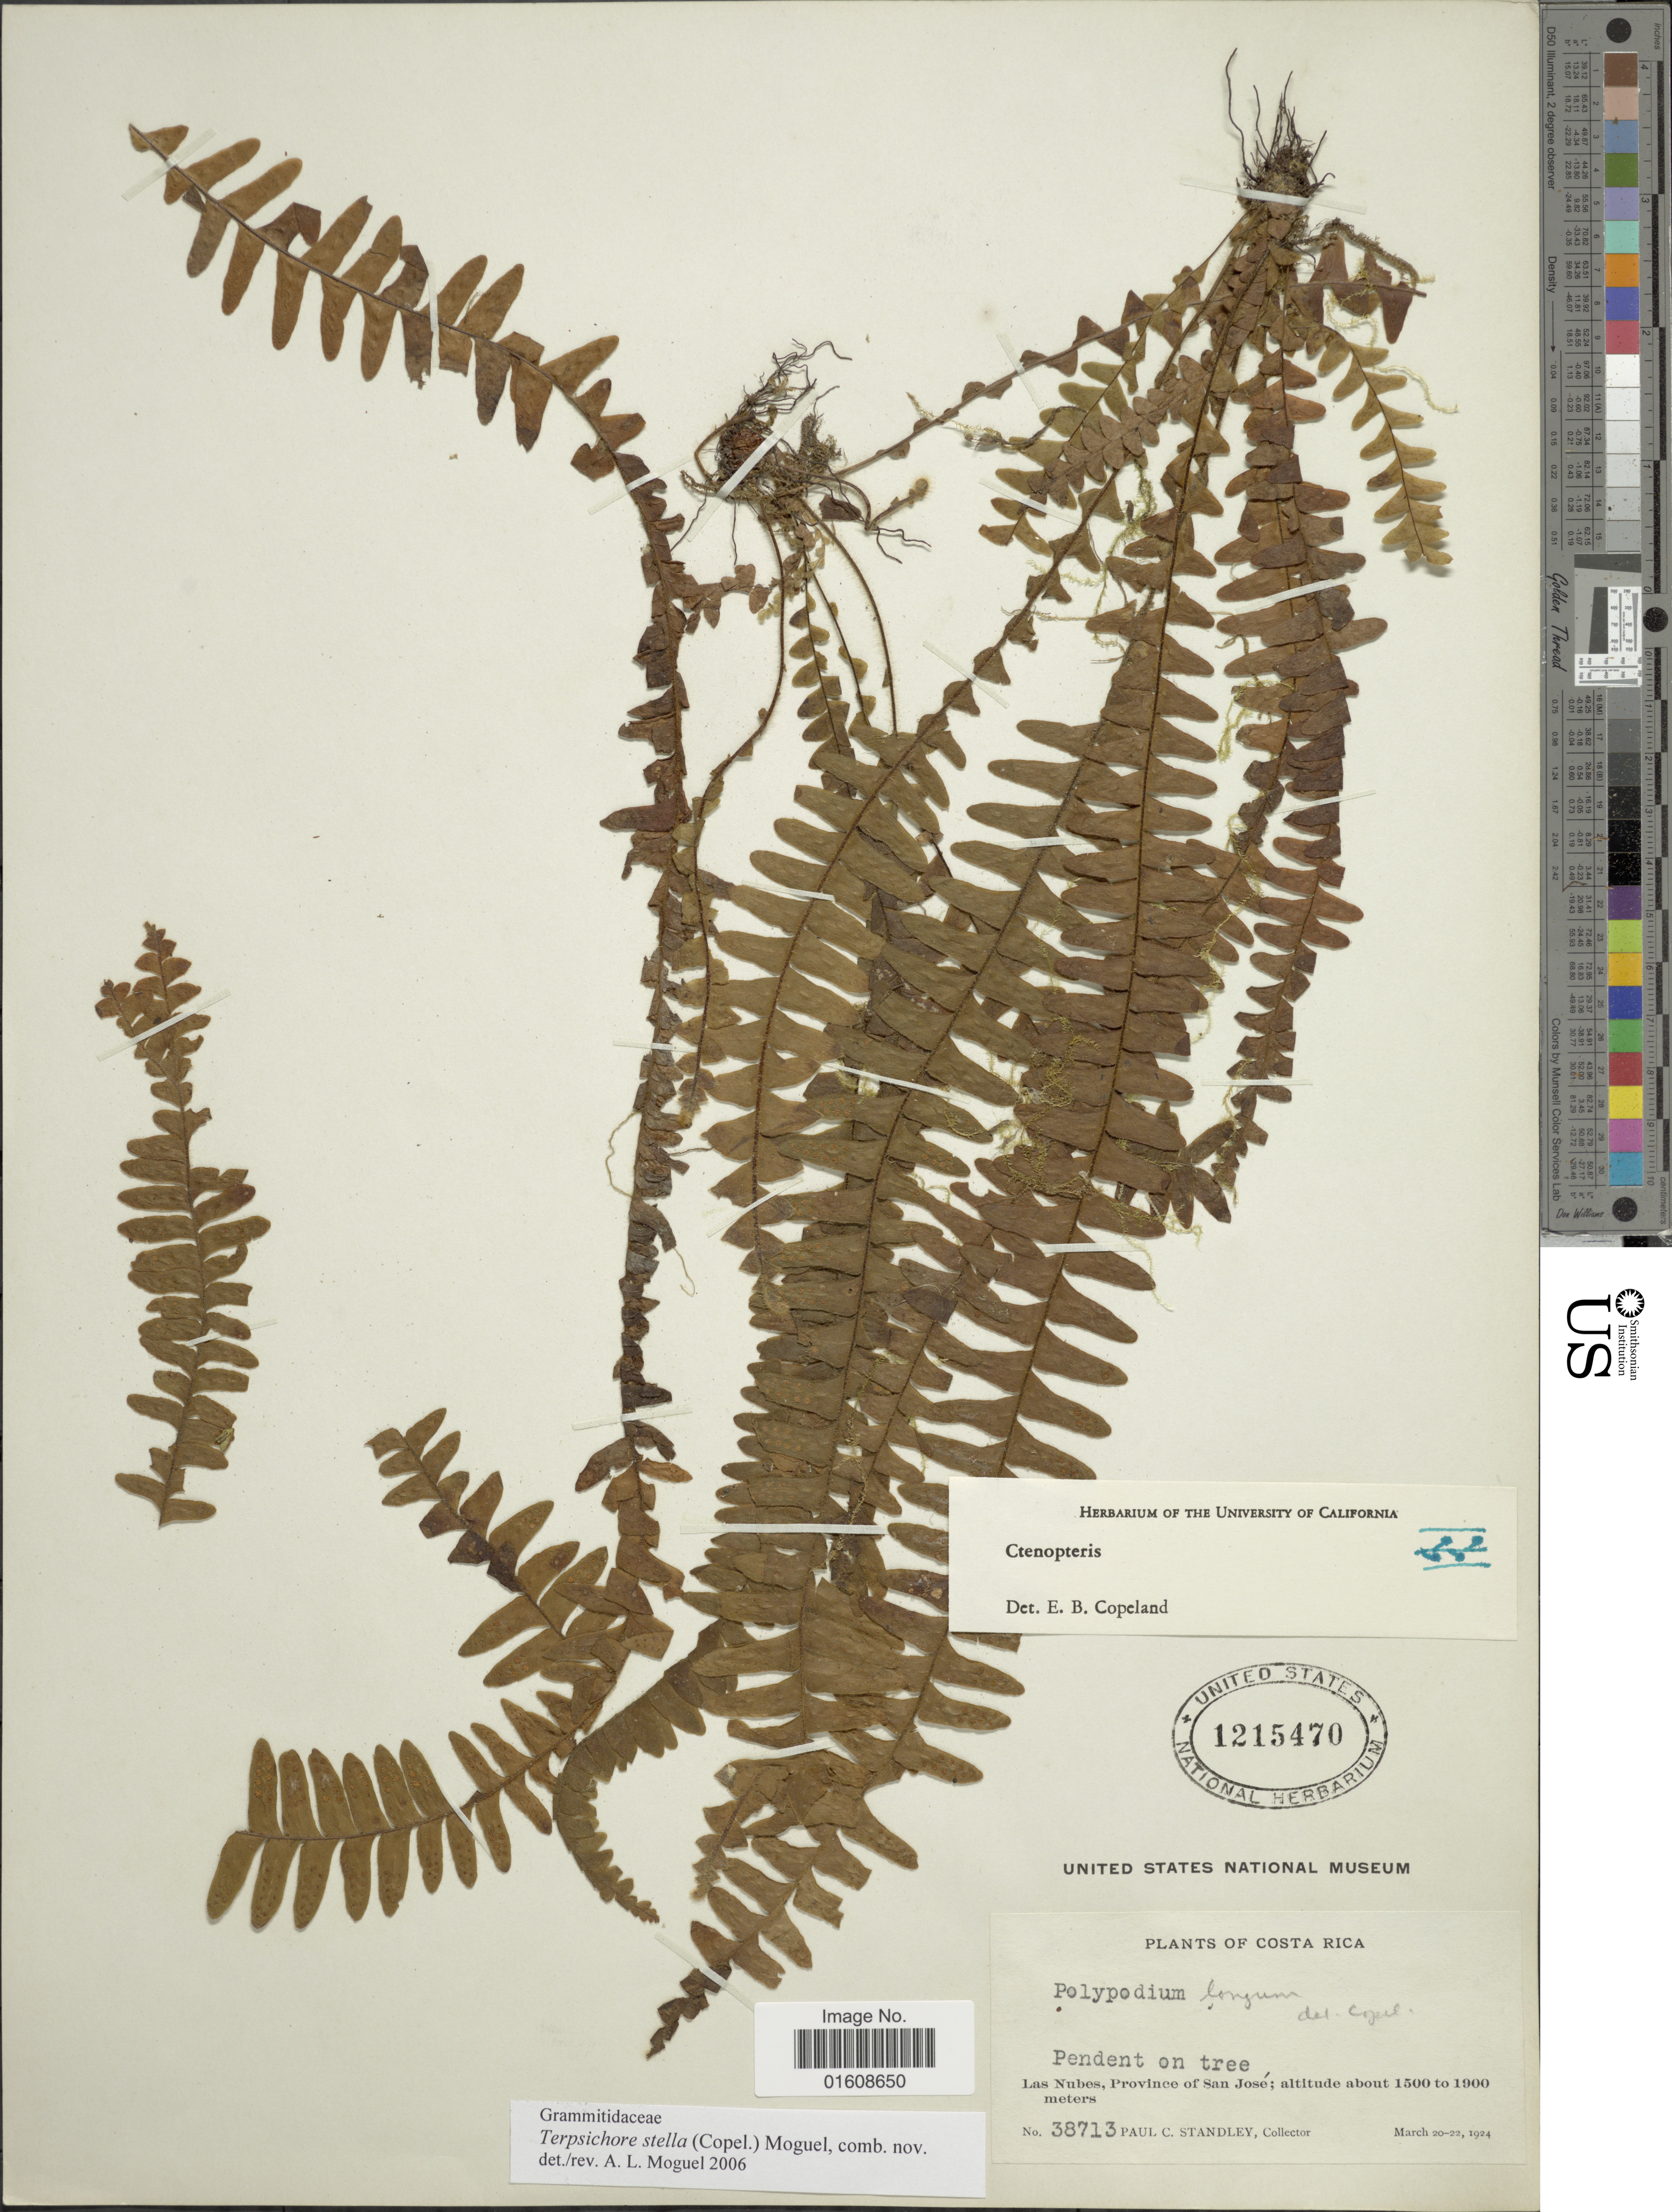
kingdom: Plantae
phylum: Tracheophyta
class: Polypodiopsida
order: Polypodiales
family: Polypodiaceae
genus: Alansmia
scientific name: Alansmia stella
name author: (Copel.) Moguel & M. Kessler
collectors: P. C. Standley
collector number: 38713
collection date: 1924-03-20/1924-03-22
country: Costa Rica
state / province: San José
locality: Las Nubes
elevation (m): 1500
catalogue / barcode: US 1215470